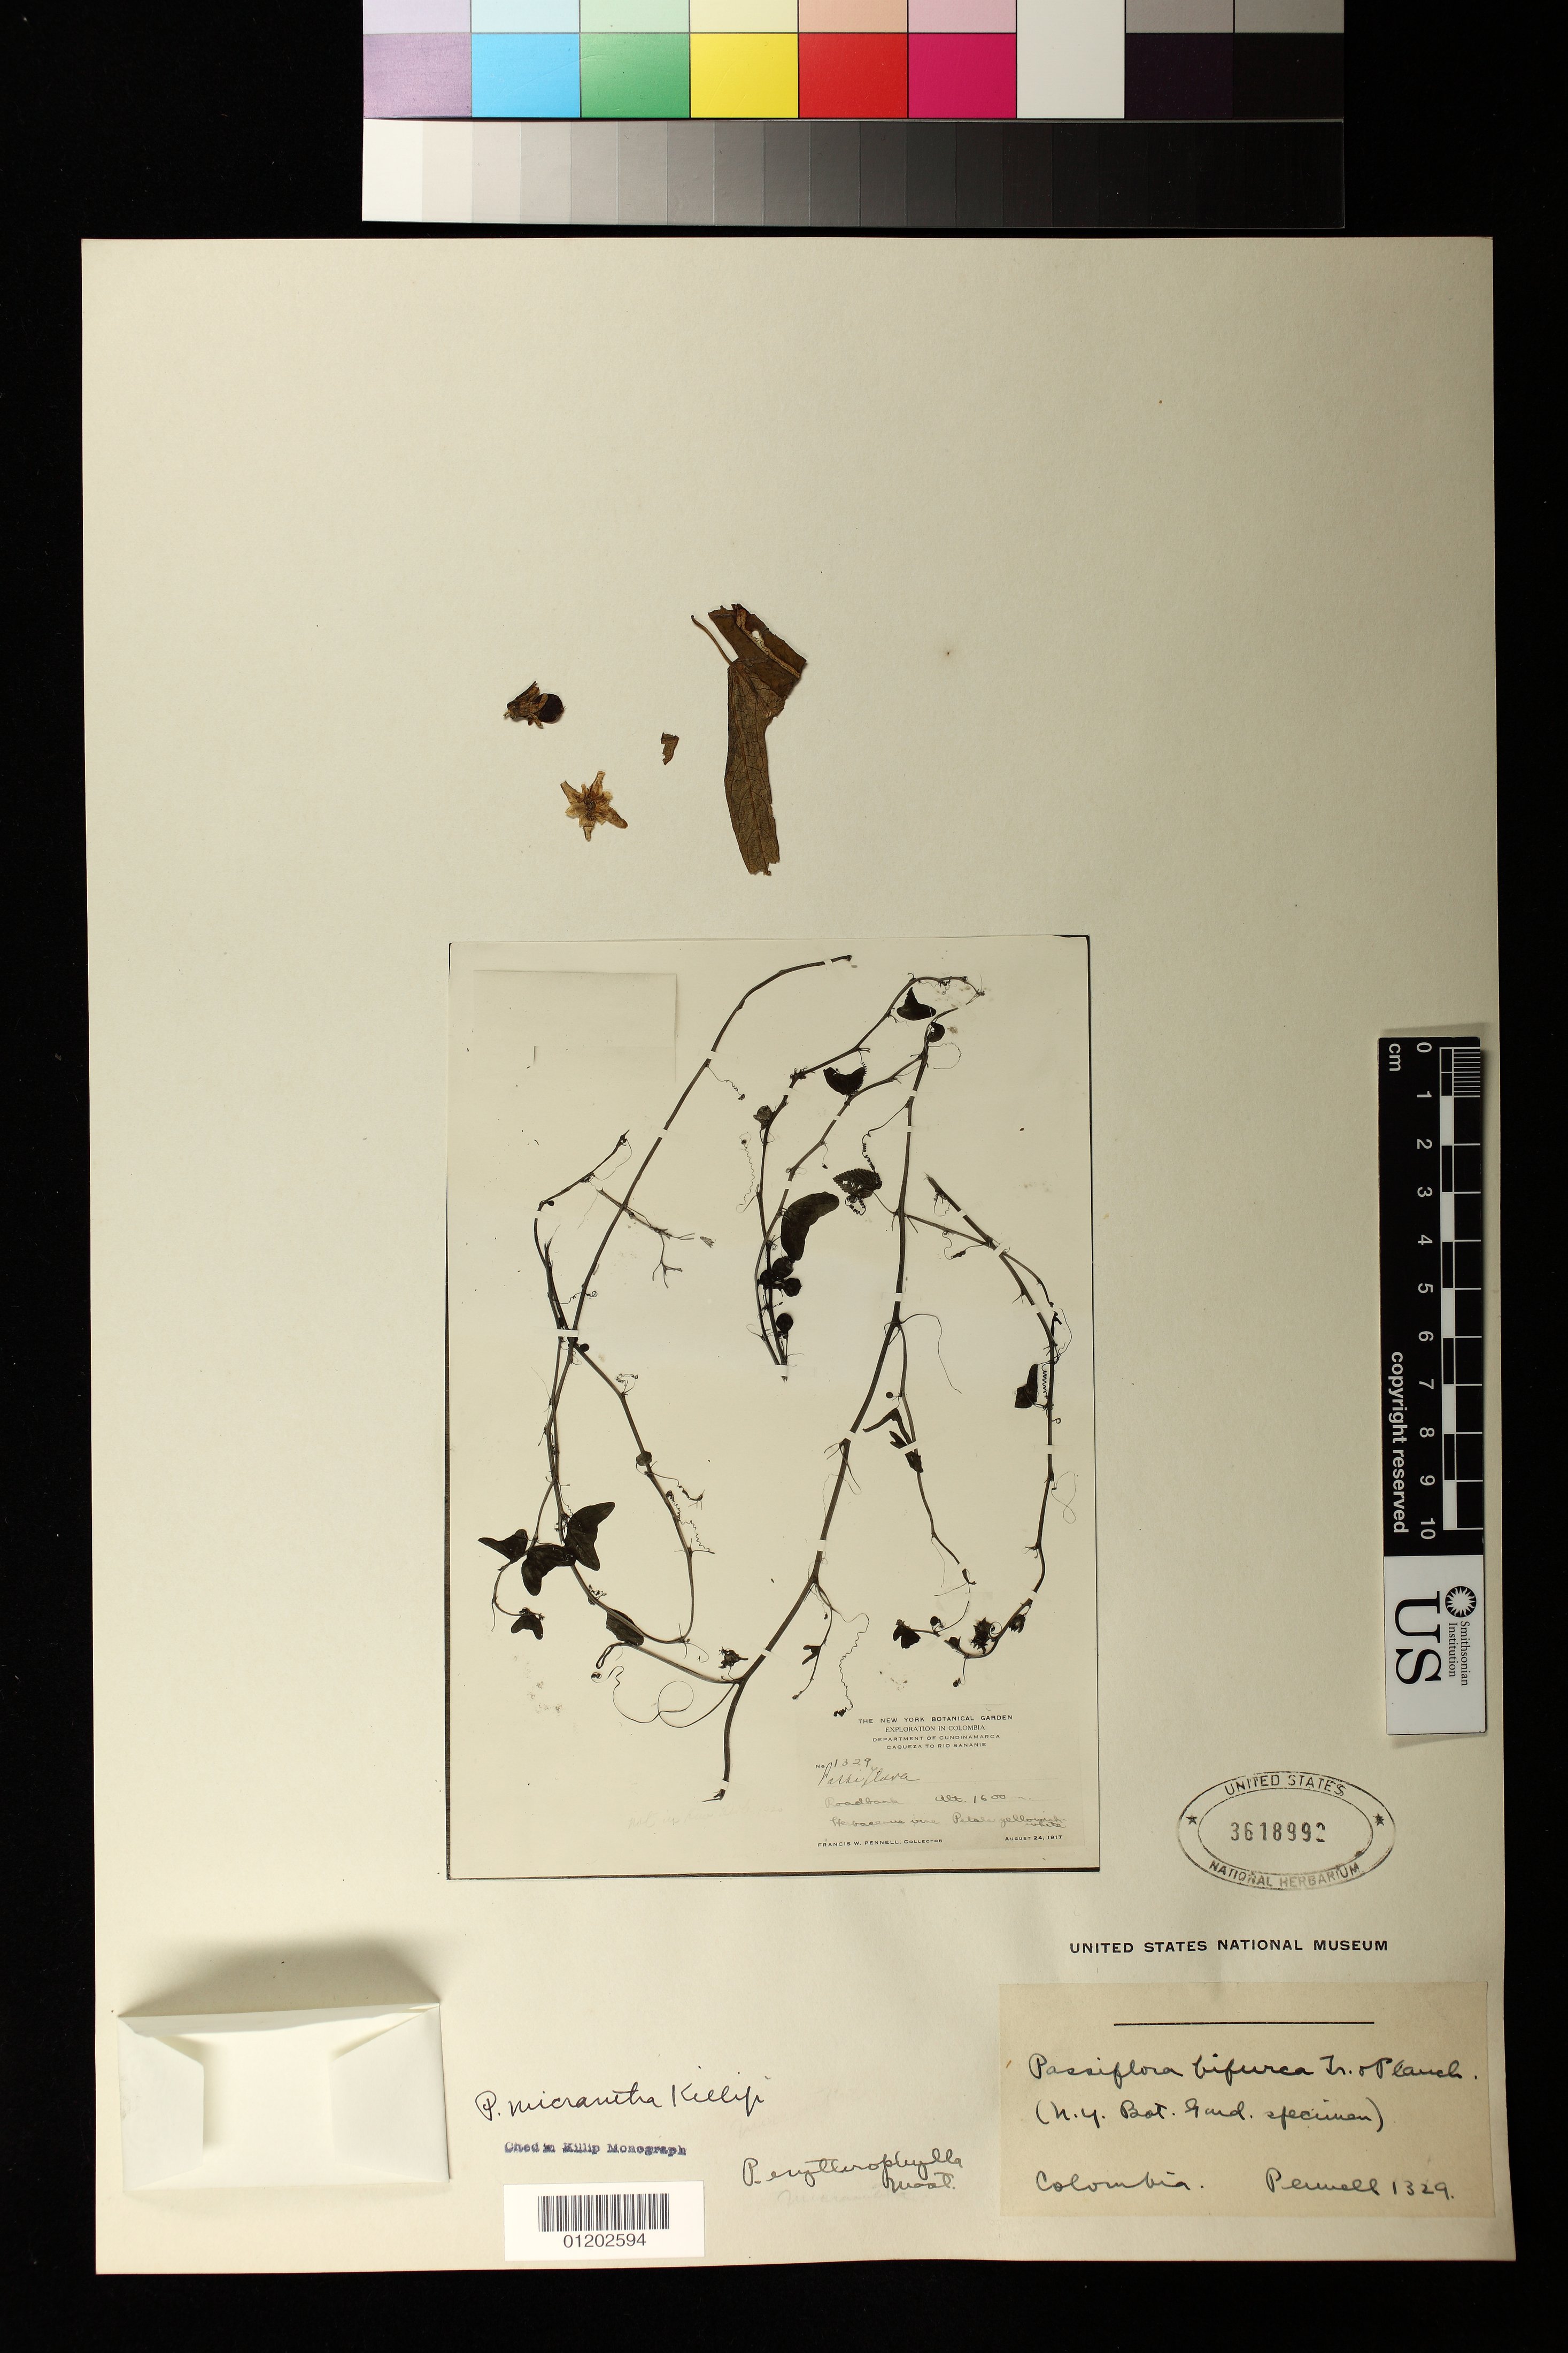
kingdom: Plantae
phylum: Tracheophyta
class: Magnoliopsida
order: Malpighiales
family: Passifloraceae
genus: Passiflora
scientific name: Passiflora micrantha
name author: Killip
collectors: F. W. Pennell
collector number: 1329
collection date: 1917-08-24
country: Colombia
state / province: Cundinamarca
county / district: Cáqueza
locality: Caqueza to Rio Sananie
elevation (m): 1600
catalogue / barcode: US 3618992